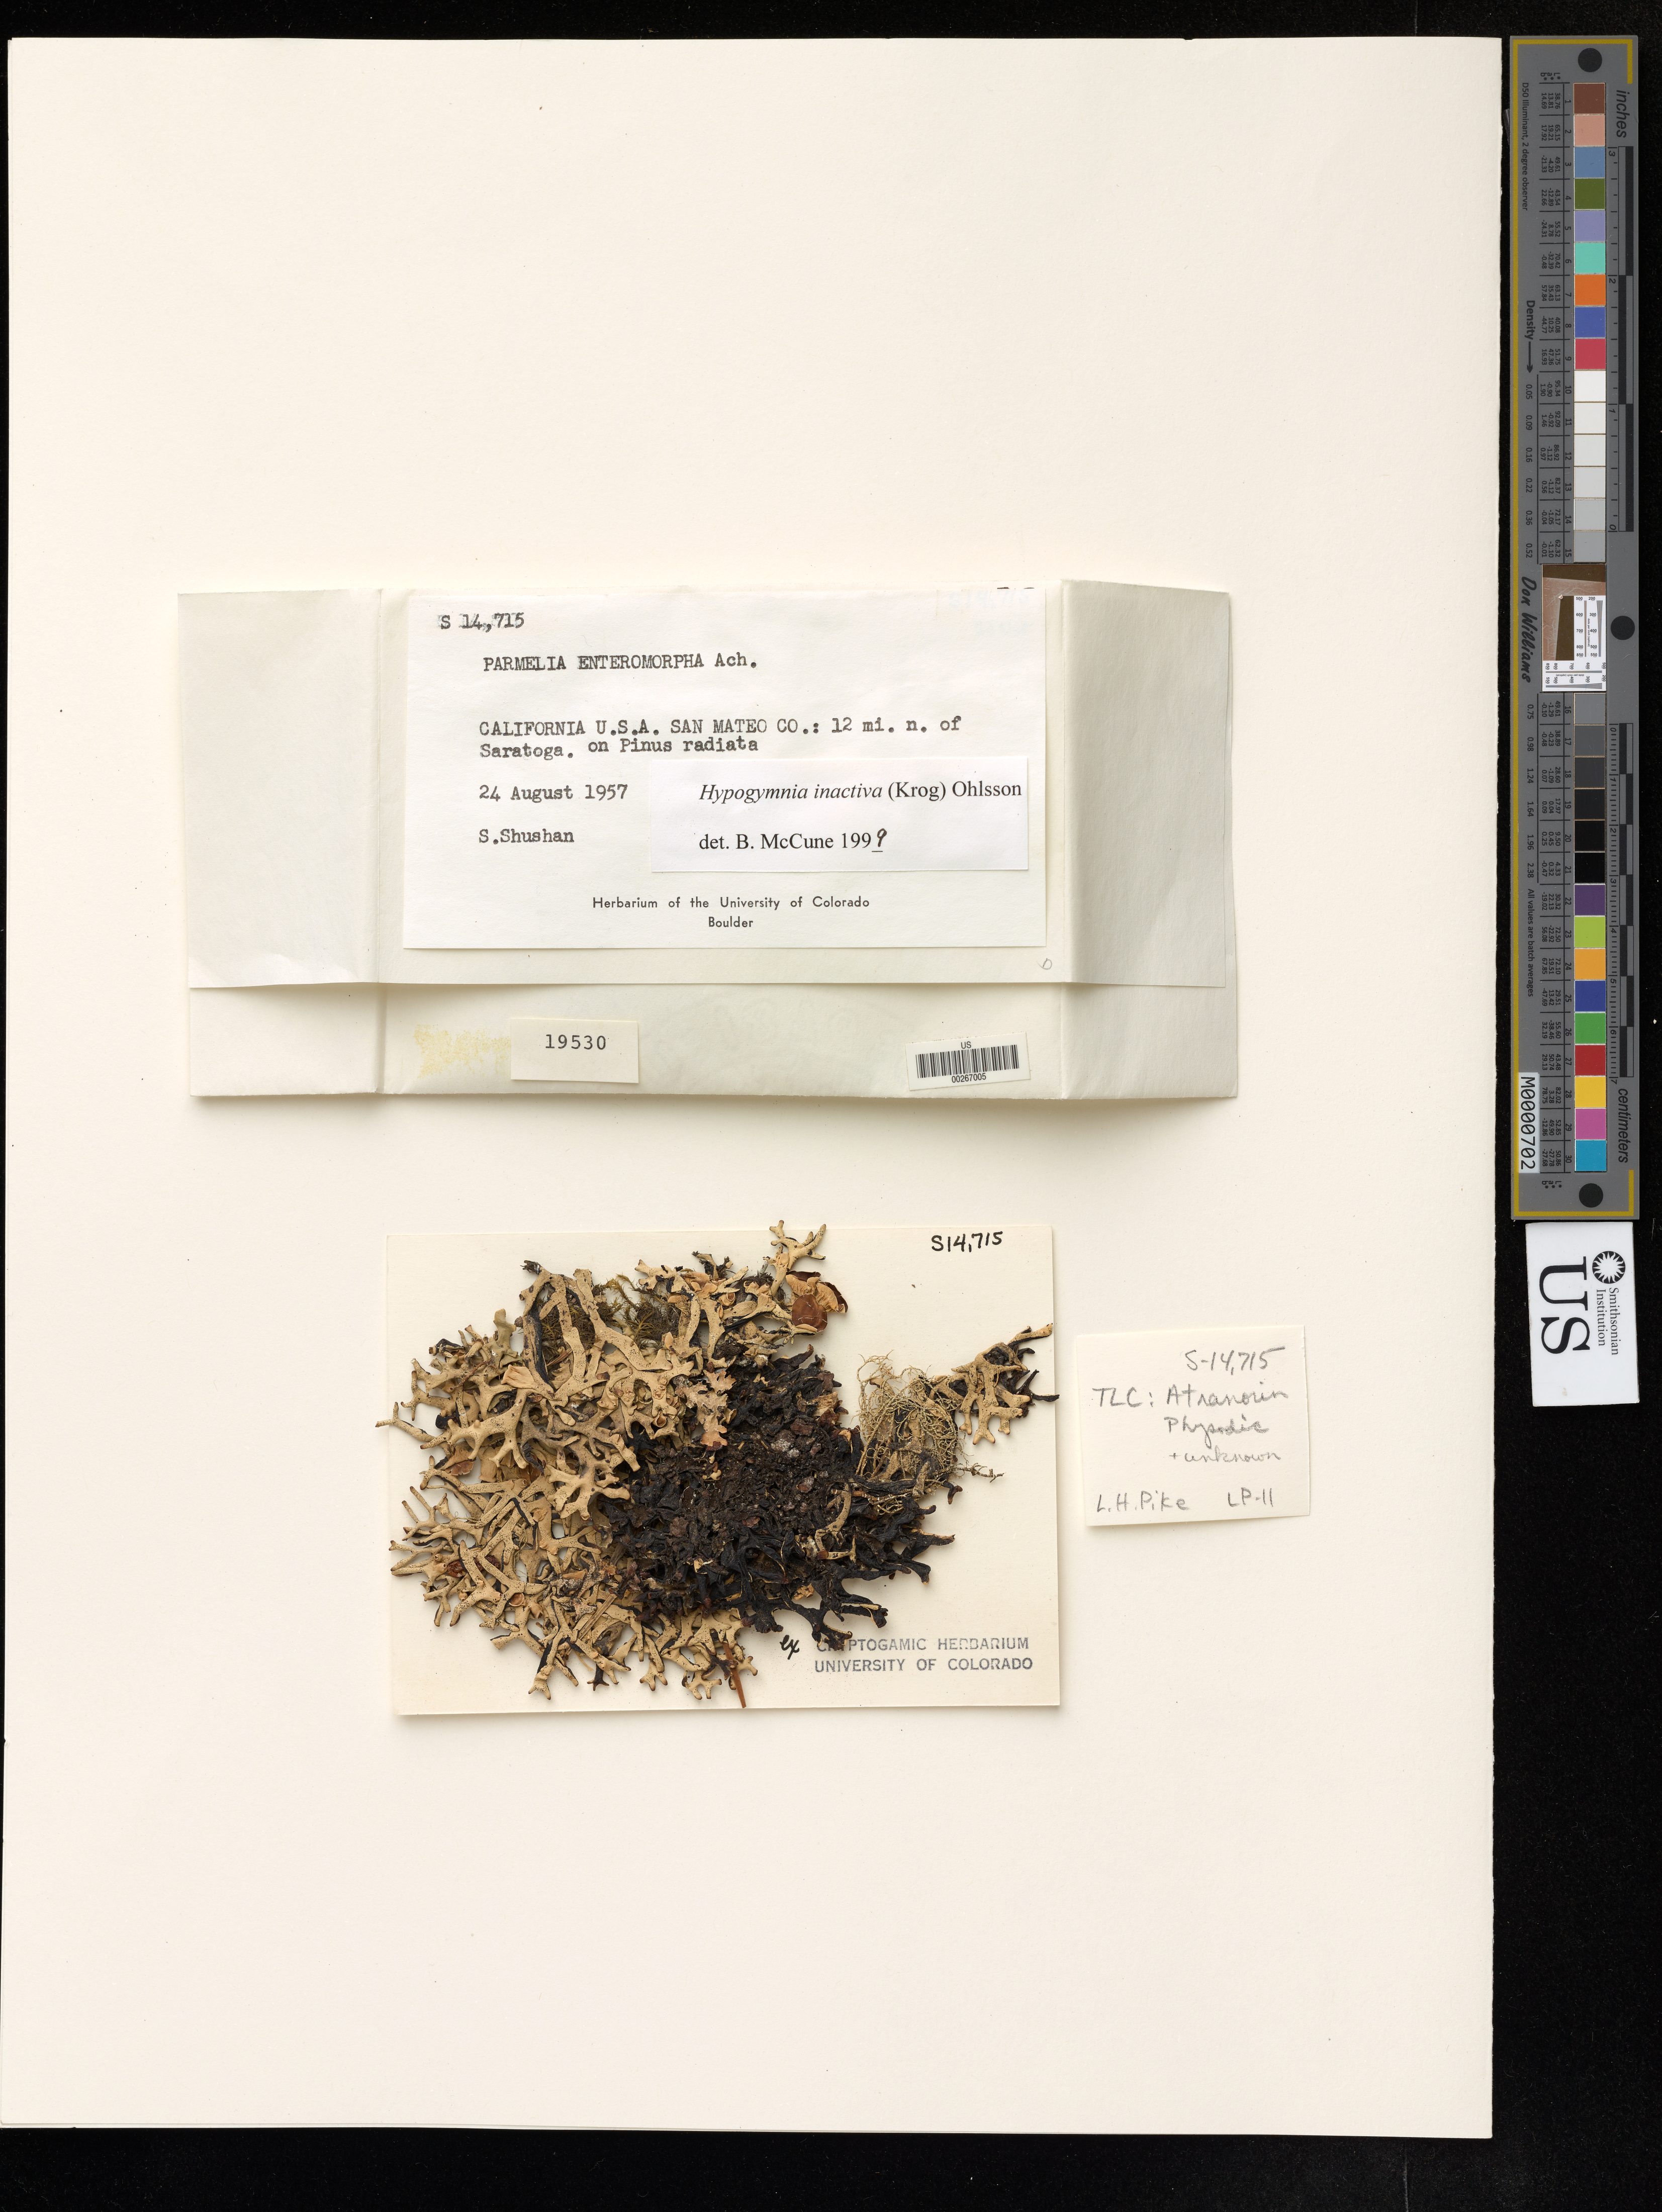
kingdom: Fungi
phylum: Ascomycota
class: Lecanoromycetes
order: Lecanorales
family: Parmeliaceae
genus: Hypogymnia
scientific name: Hypogymnia inactiva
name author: (Krog) Ohlsson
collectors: S. Shushan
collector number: S14715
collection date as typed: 24 Aug 1957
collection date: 1957-08-24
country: United States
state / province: California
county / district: San Mateo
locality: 12 mi n of saratoga